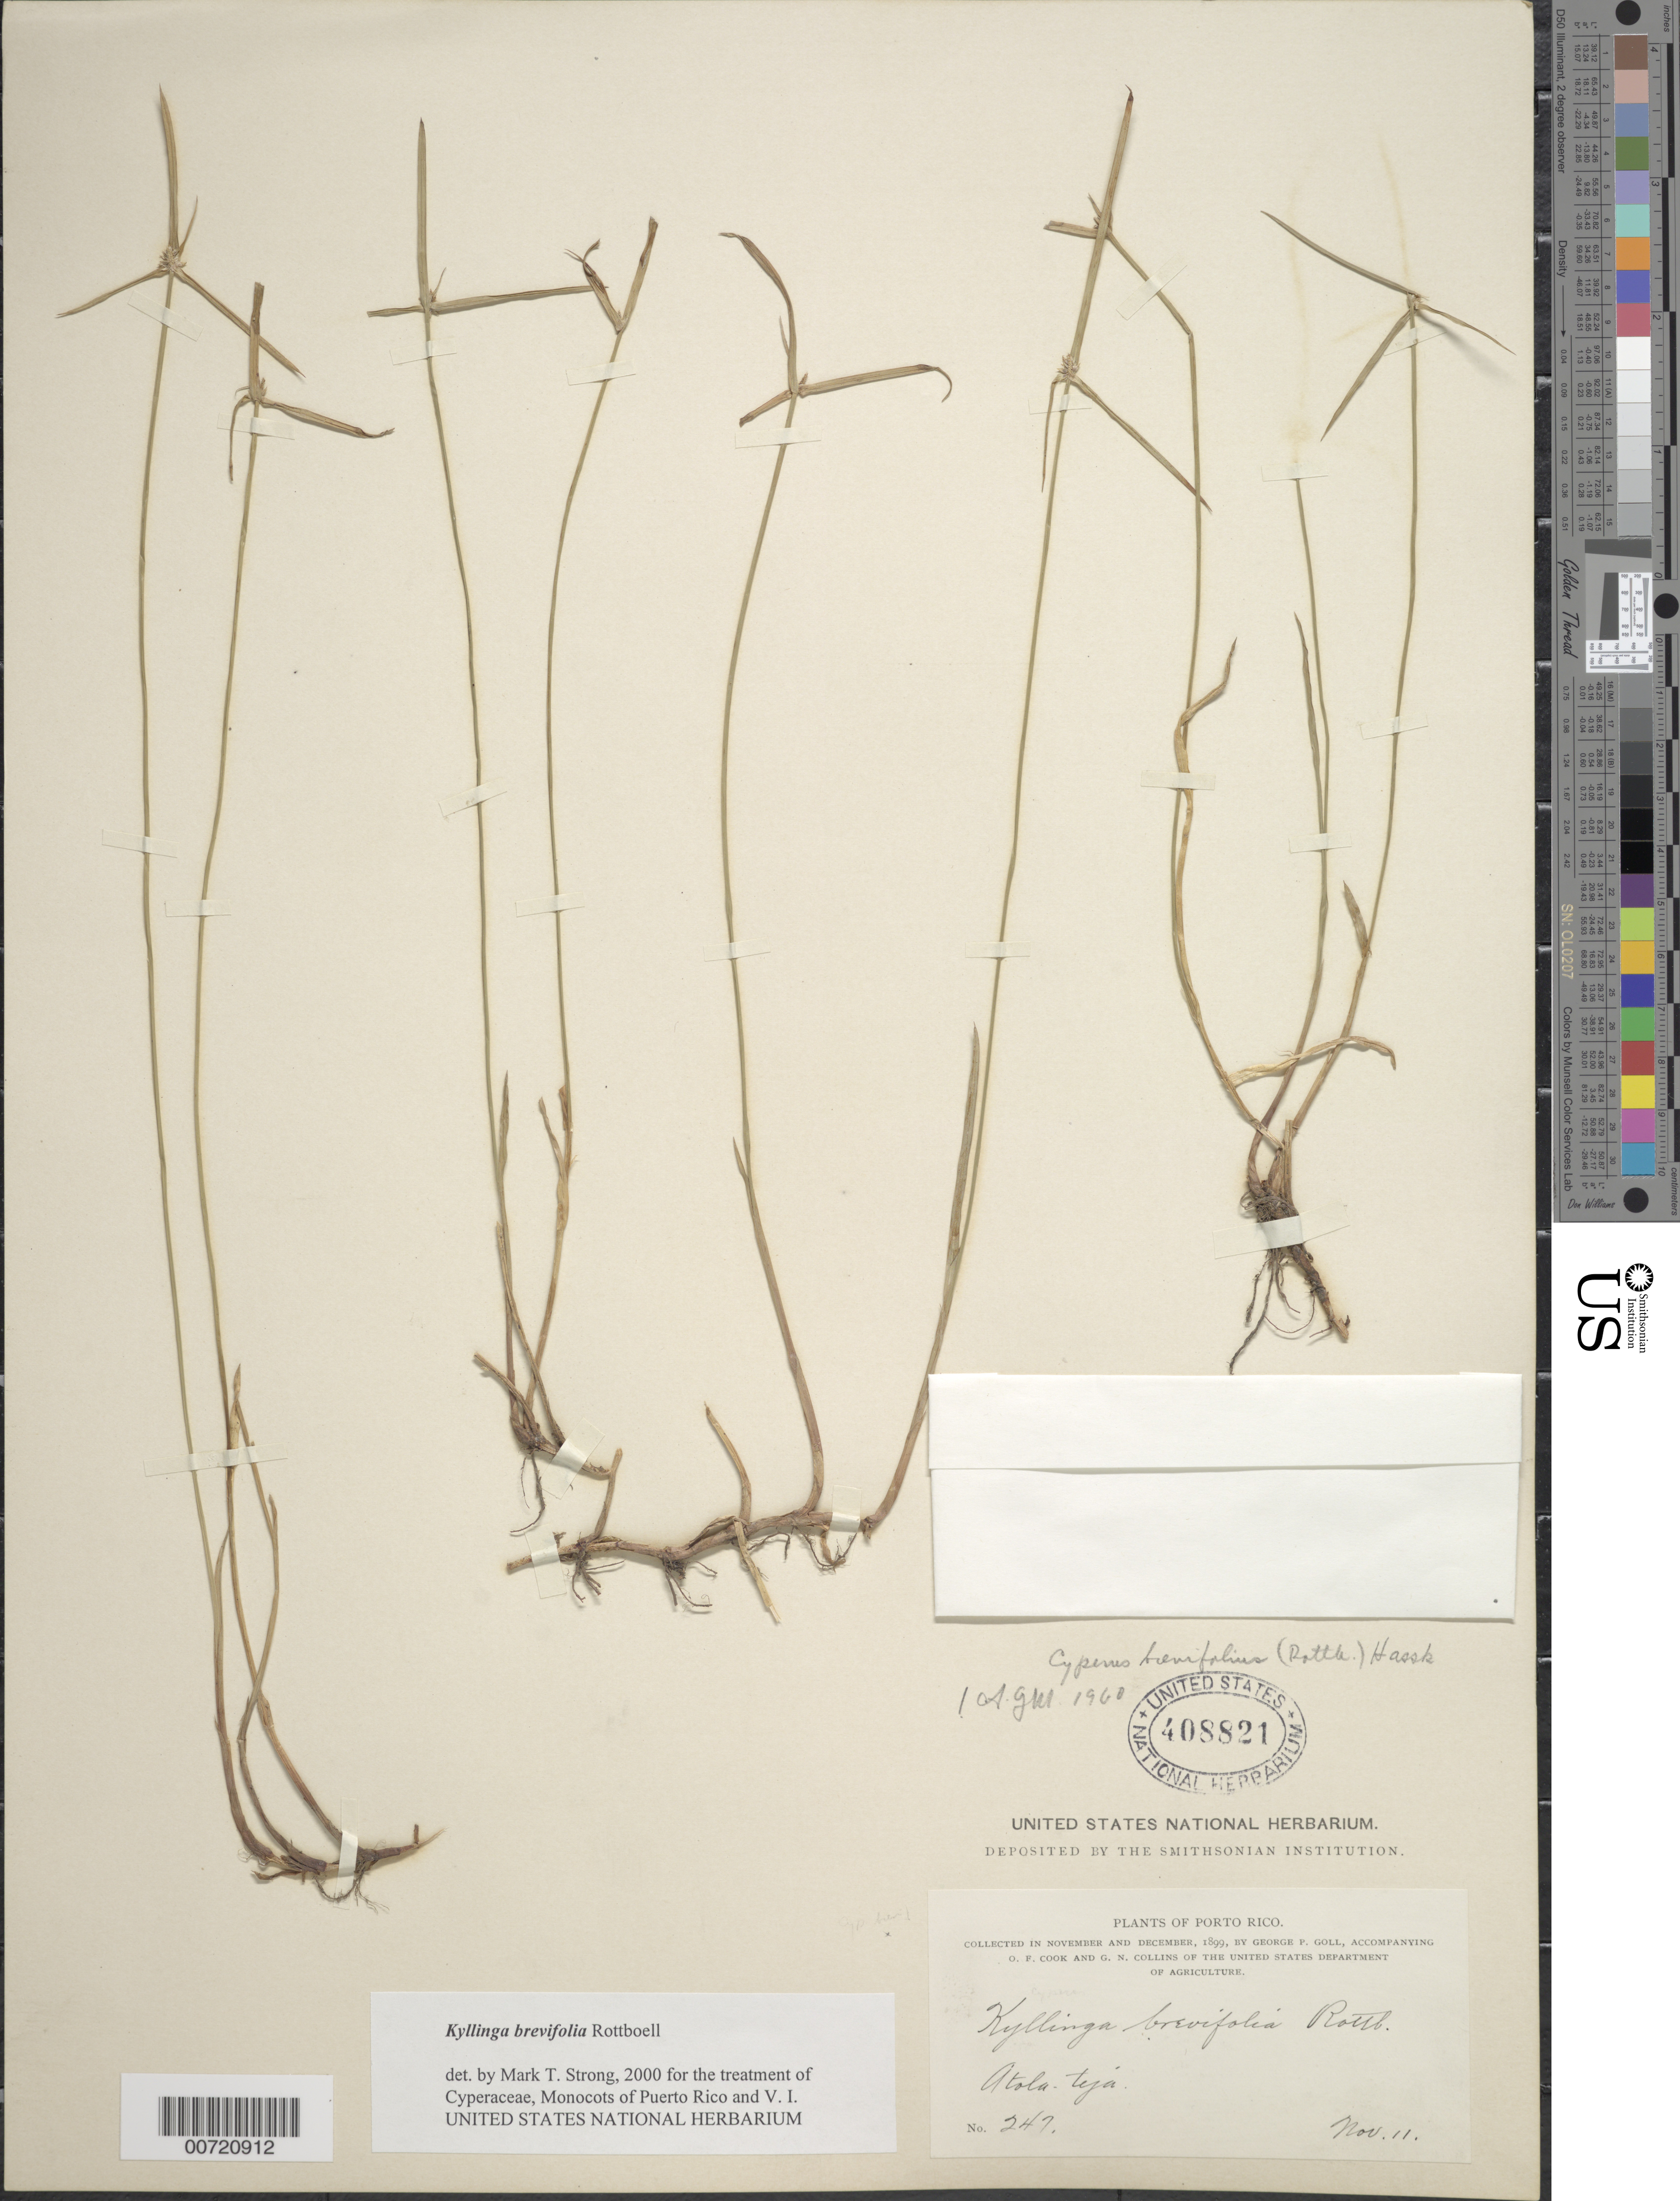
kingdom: Plantae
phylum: Tracheophyta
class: Liliopsida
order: Poales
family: Cyperaceae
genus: Cyperus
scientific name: Cyperus brevifolius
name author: (Rottb.) Hassk.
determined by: Strong, M. T., (US), Smithsonian Institution - National Museum of Natural History (UNITED STATES)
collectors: G. Goll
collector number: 247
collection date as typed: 11 Nov 1899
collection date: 1899-11-11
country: Puerto Rico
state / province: Bayamón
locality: Hato Tejas.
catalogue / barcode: US 408821